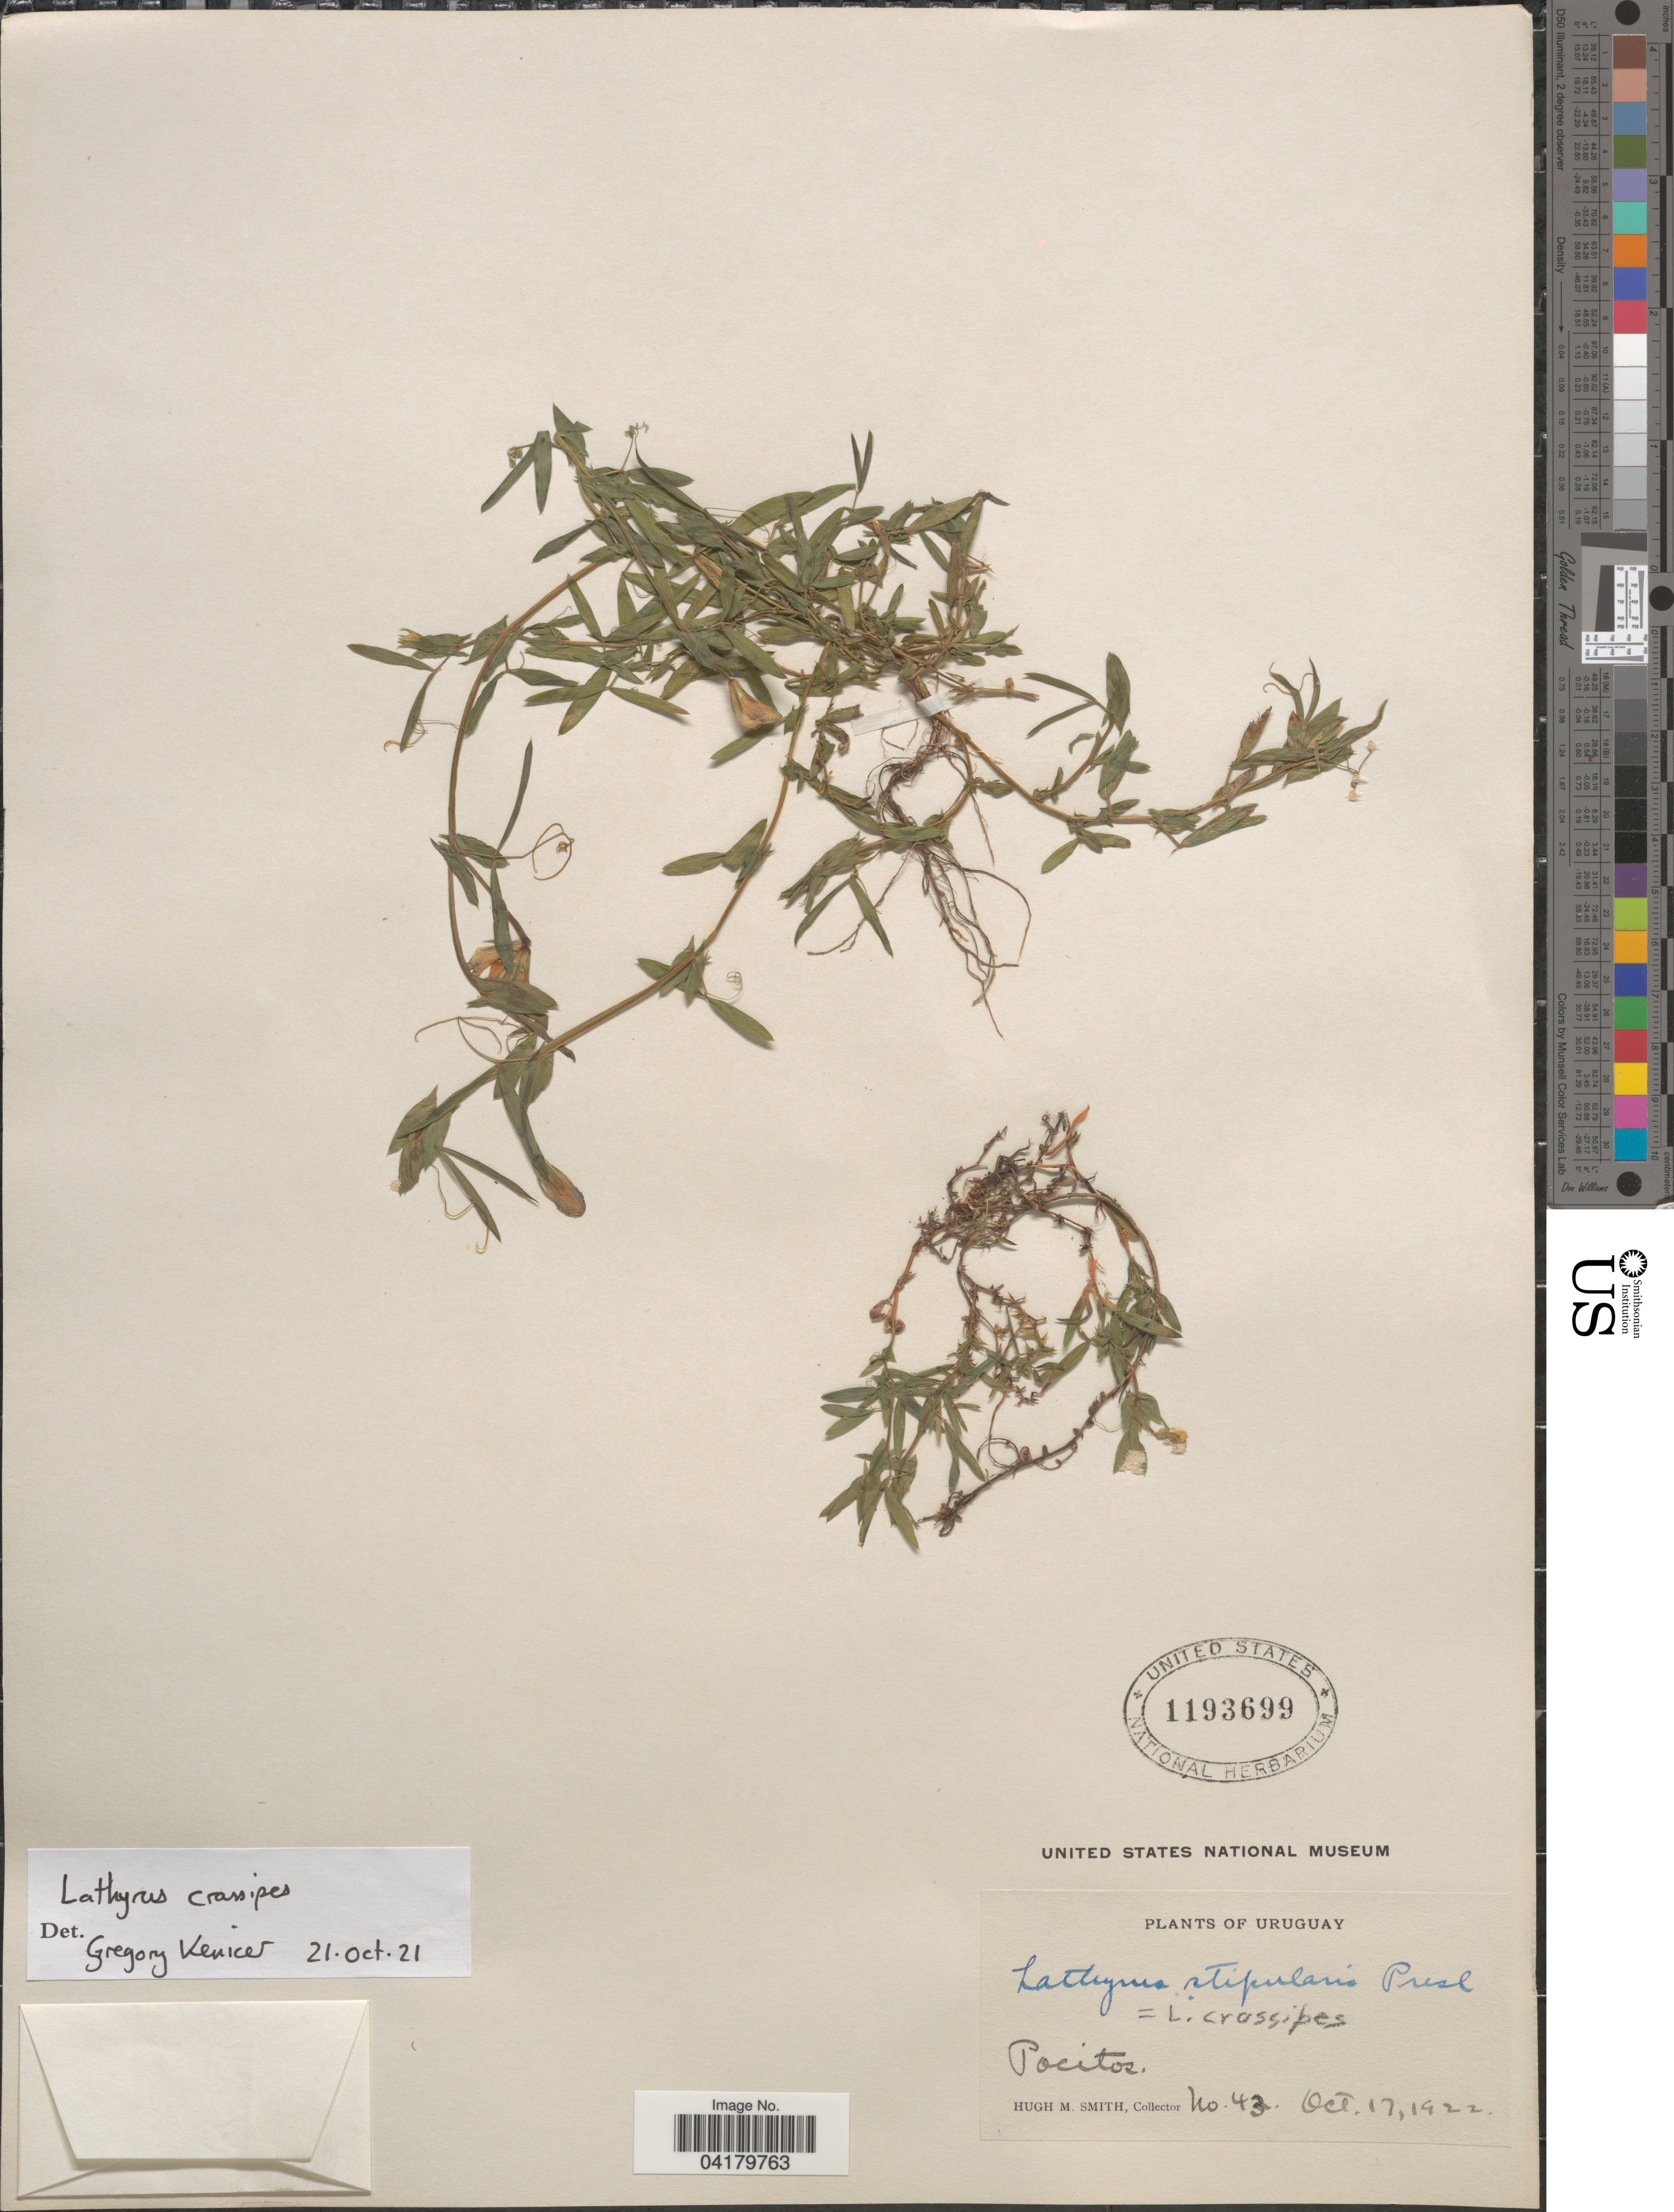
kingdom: Plantae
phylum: Tracheophyta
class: Magnoliopsida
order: Fabales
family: Fabaceae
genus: Lathyrus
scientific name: Lathyrus crassipes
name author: Gillies ex Hook. & Arn.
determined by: Kenicer, Gregory J.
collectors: H. M. Smith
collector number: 43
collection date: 1922-10-17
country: Uruguay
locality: Pocitos.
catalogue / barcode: US 1193699